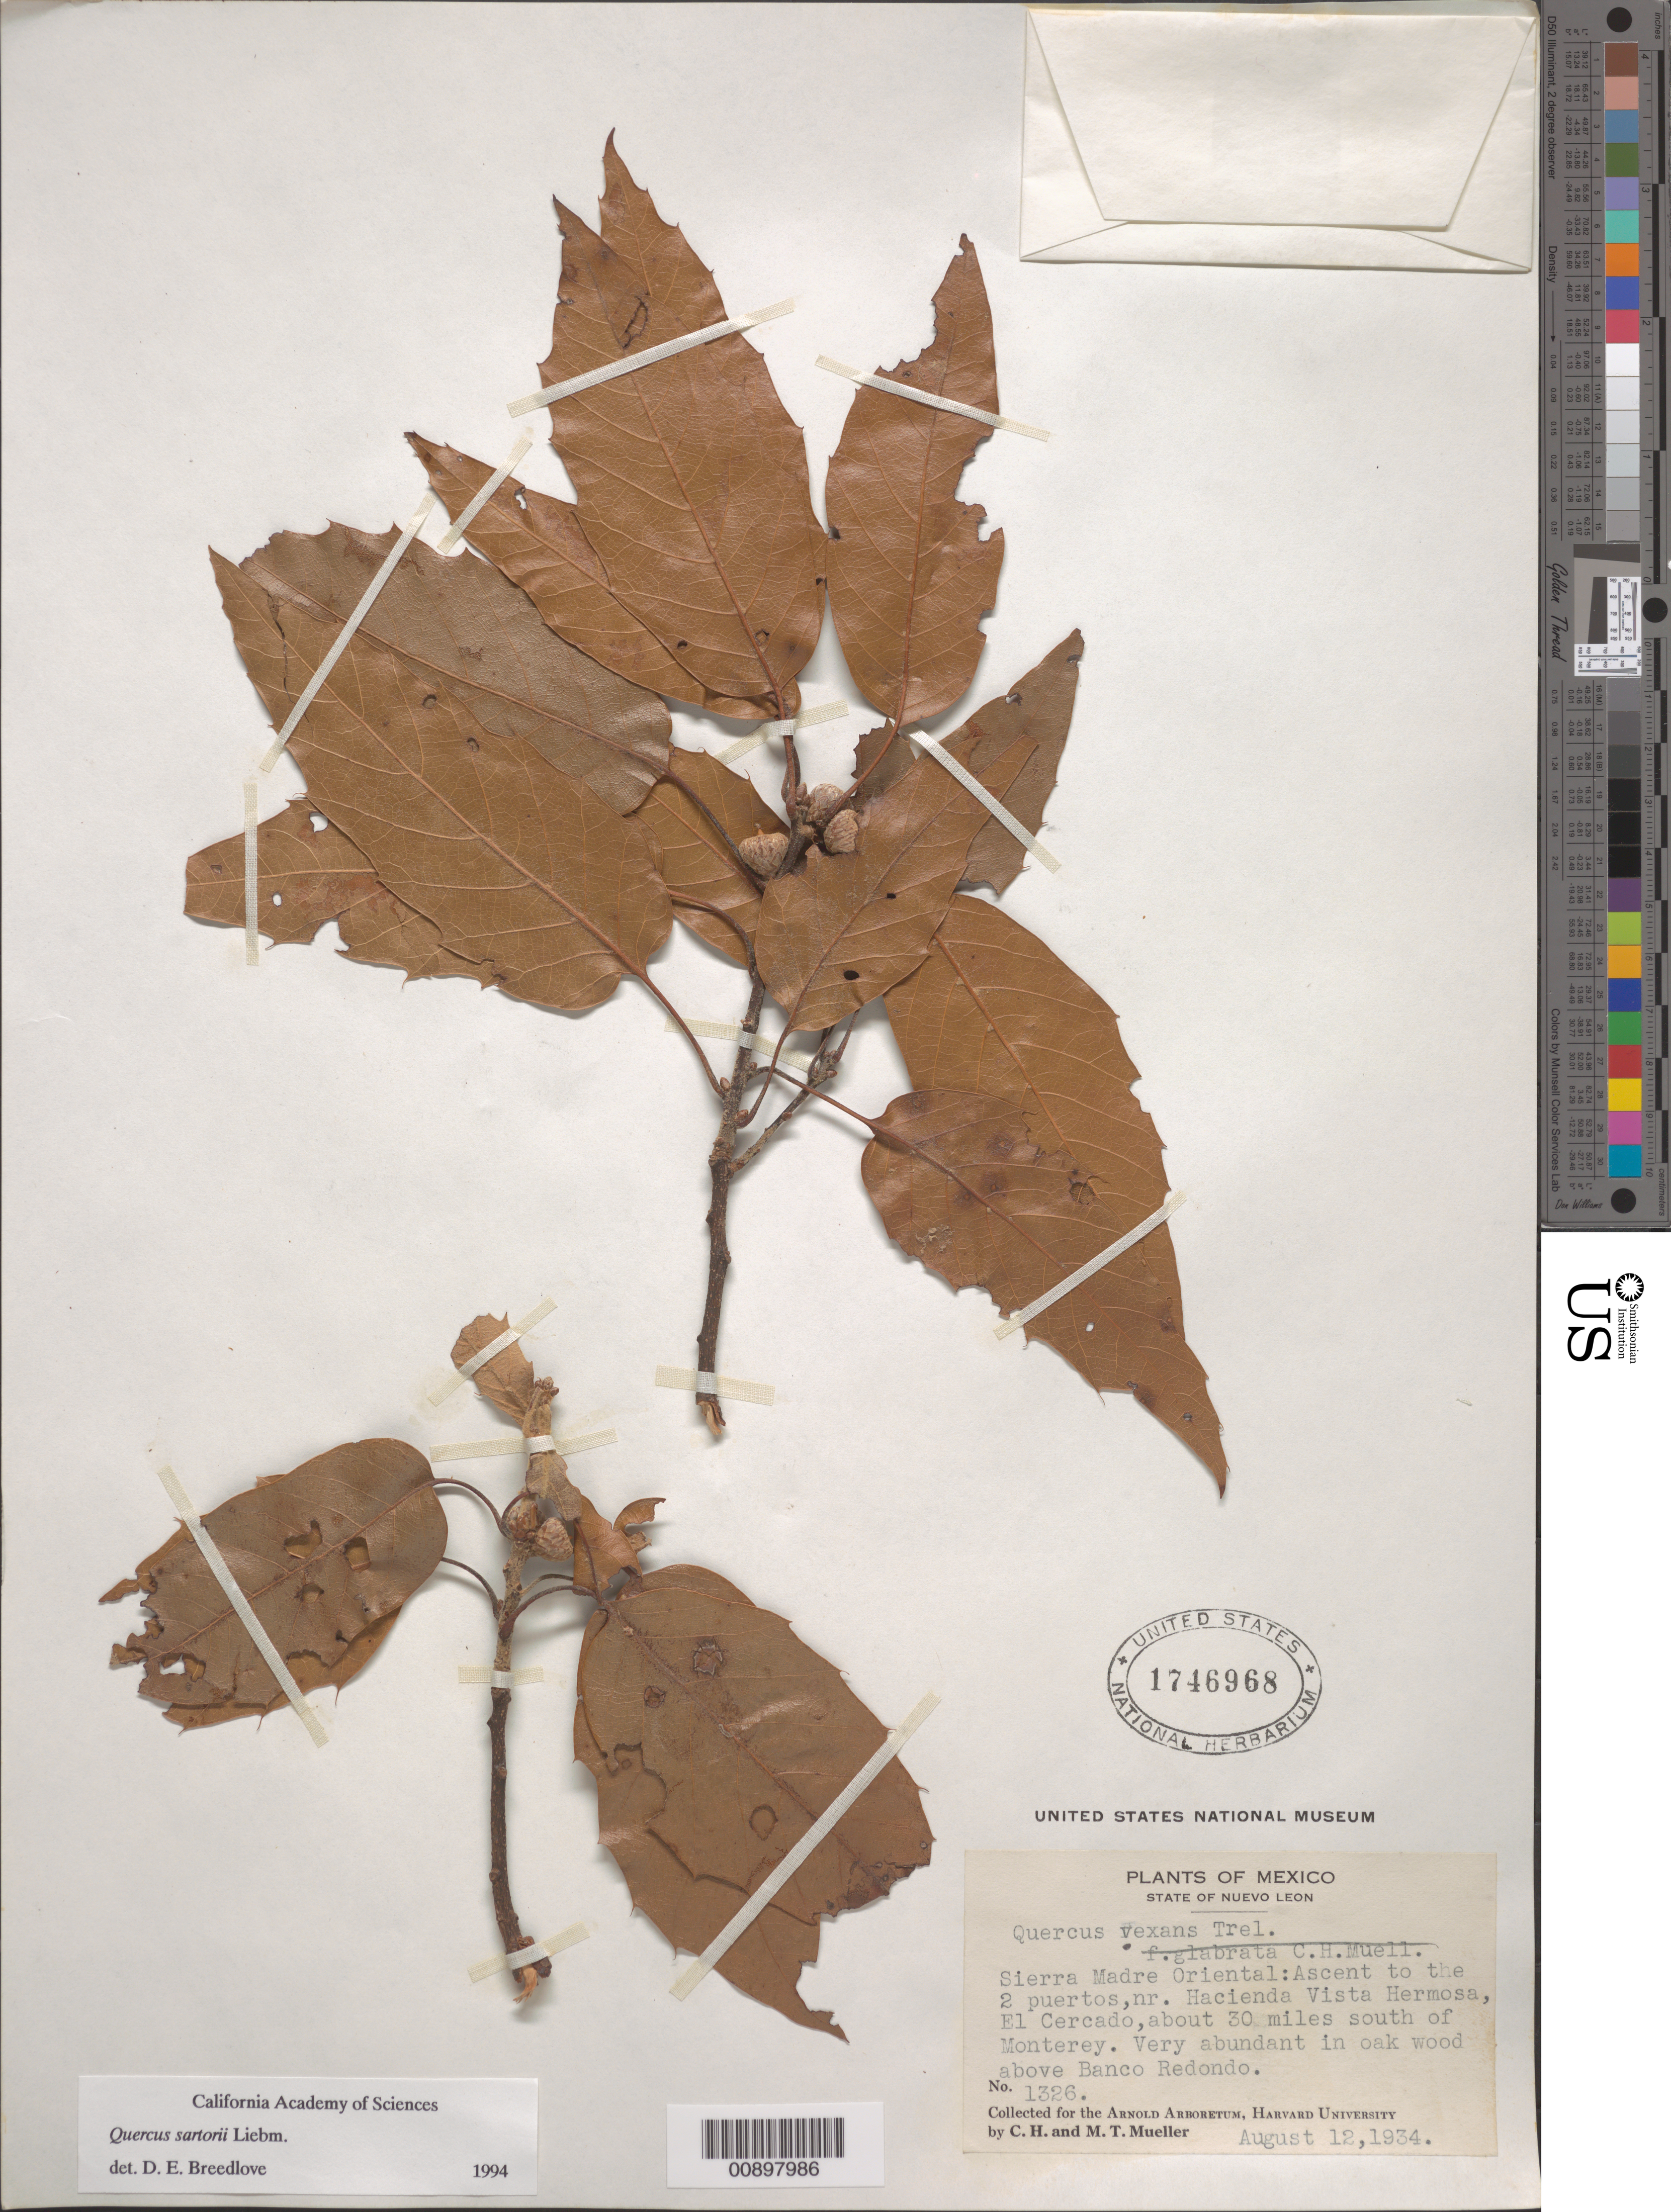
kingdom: Plantae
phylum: Tracheophyta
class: Magnoliopsida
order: Fagales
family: Fagaceae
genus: Quercus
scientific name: Quercus sartorii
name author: Liebm.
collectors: C. H. Mueller & M. Mueller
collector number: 1326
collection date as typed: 12 Aug 1934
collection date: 1934-08-12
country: Mexico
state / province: Nuevo León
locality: Sierra Madre Oriental: Ascent to the 2 puertos, nr. Hacienda Vista hermosa, El Cercado, about 30 miles south of Monterrey.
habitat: In oak wood.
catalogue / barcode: US 1746968